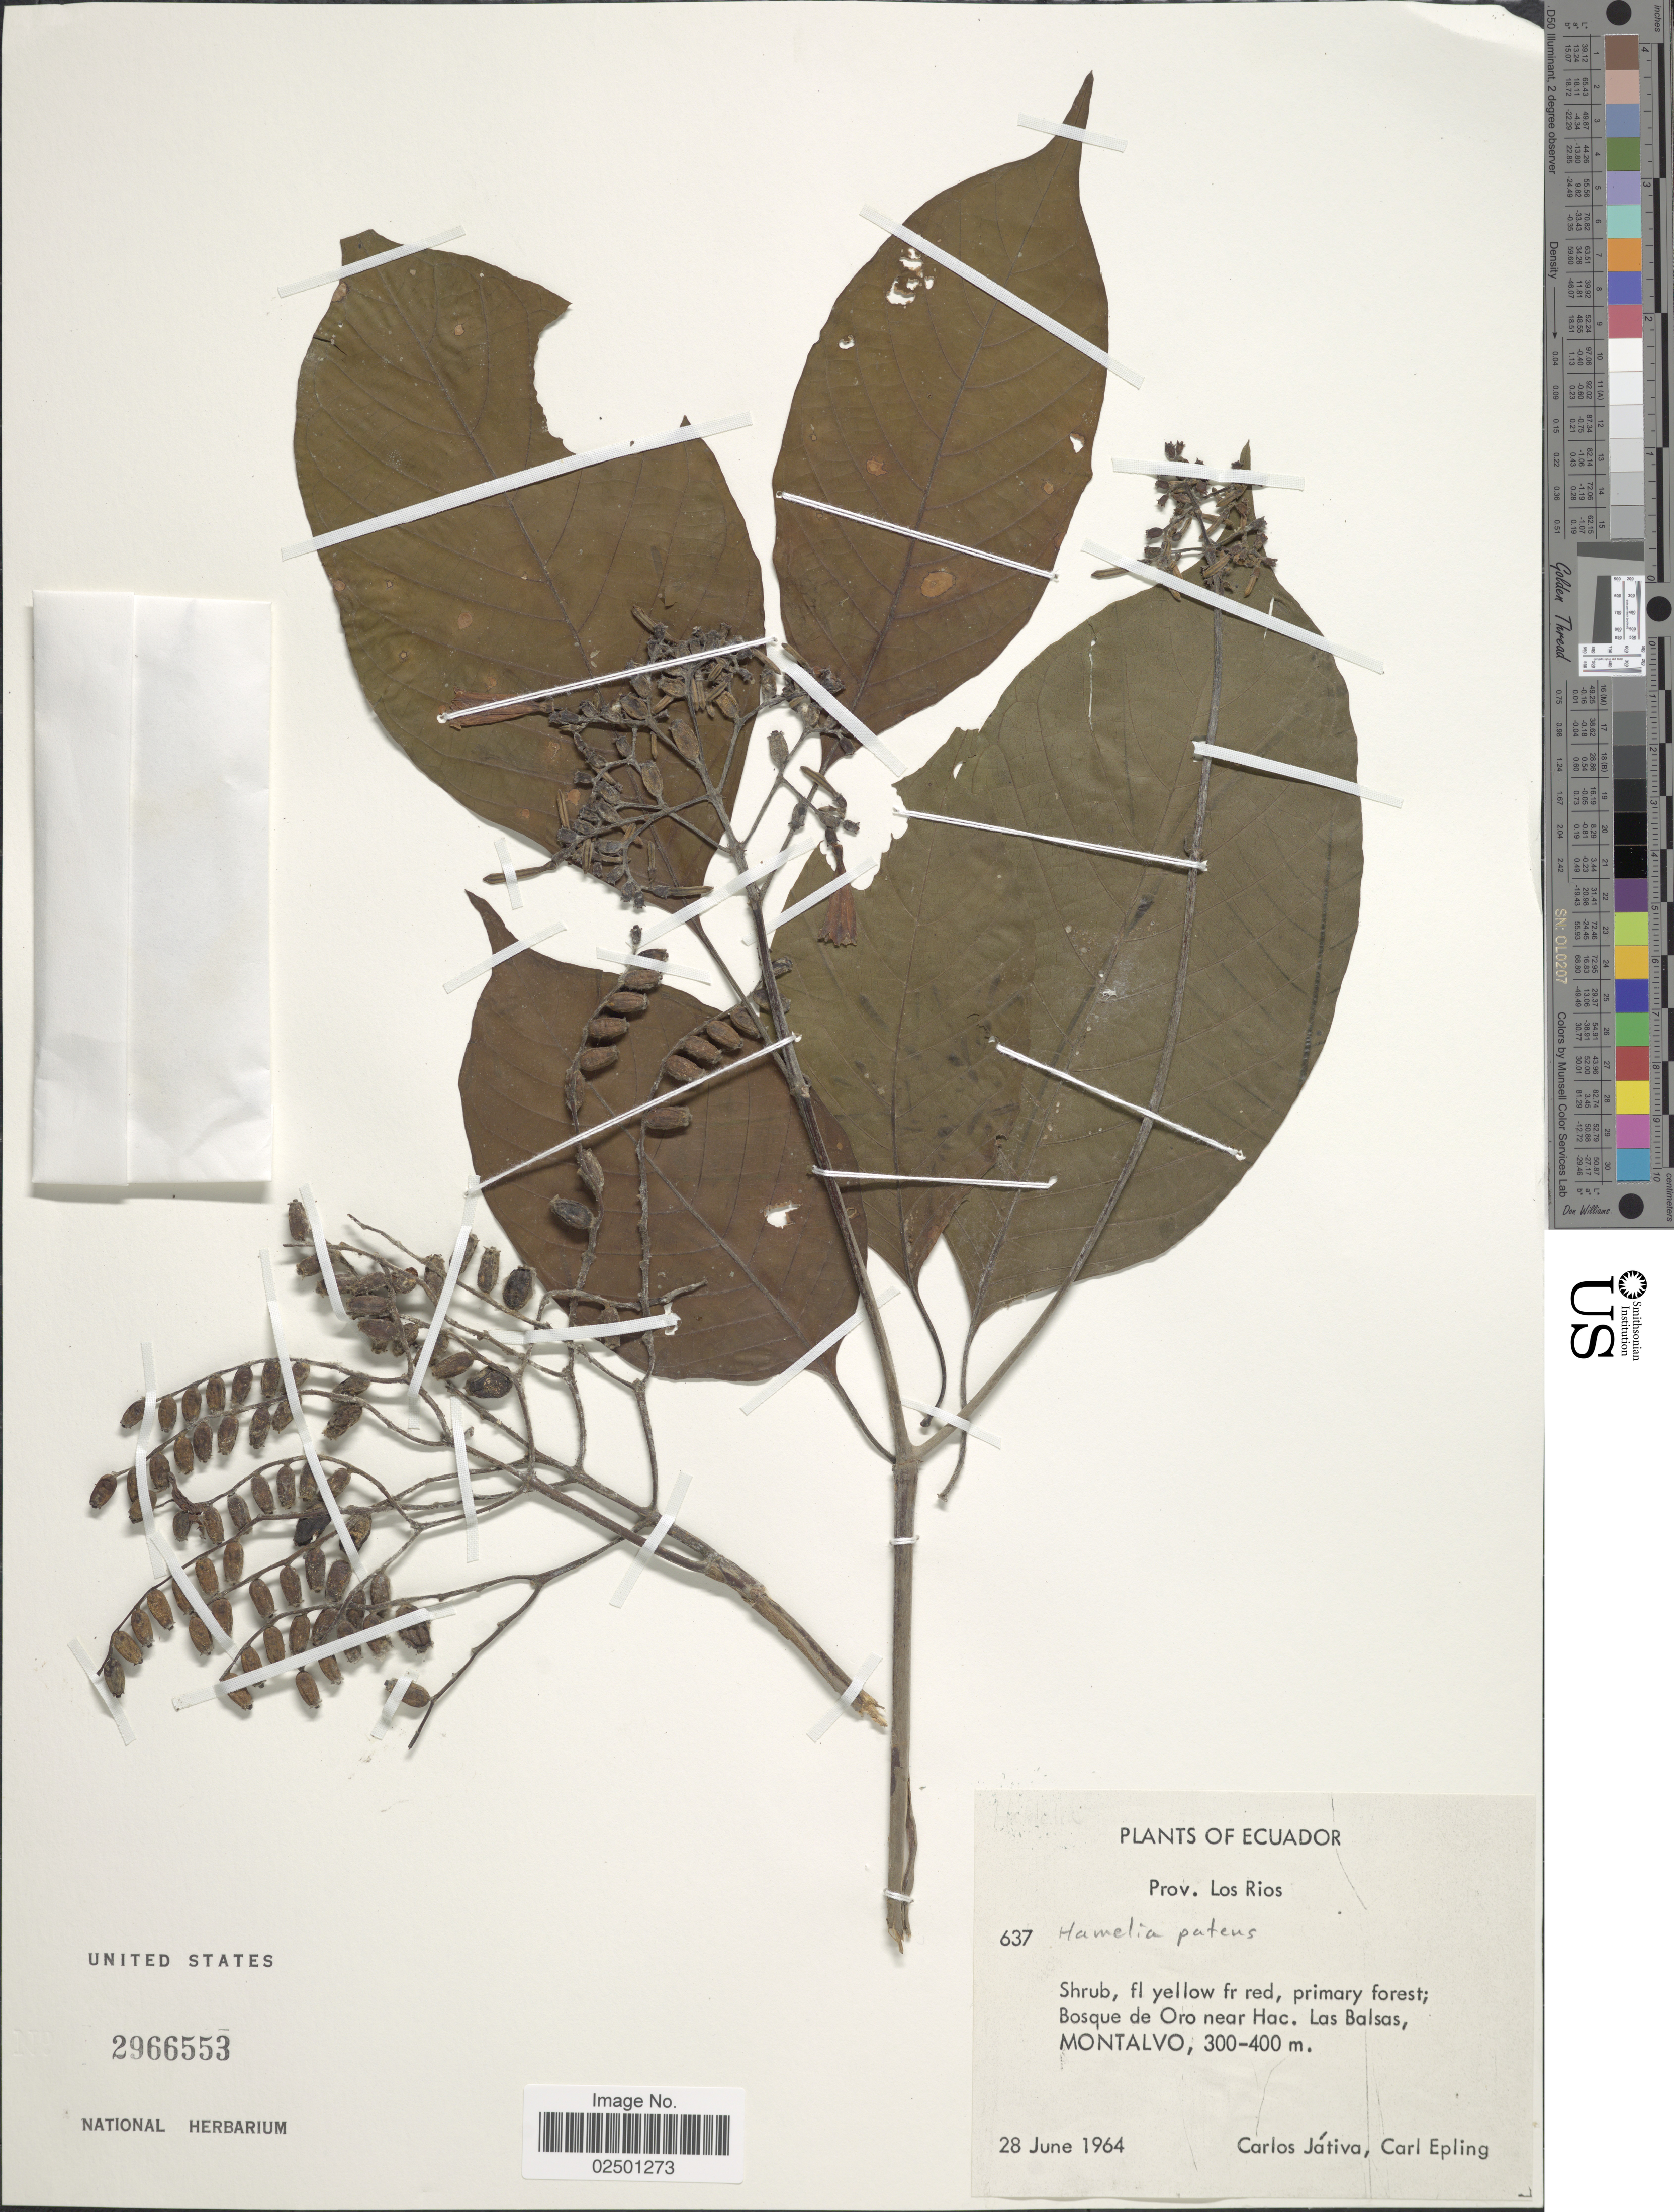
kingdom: Plantae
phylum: Tracheophyta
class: Magnoliopsida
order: Gentianales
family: Rubiaceae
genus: Hamelia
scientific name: Hamelia patens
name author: Jacq.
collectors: C. D. Játiva & C. C. Epling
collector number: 637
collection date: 1964-06-28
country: Ecuador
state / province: Los Ríos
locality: Bosque de Oro near Hac. Las Balsas, Montalvo.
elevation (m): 300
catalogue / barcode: US 2966553